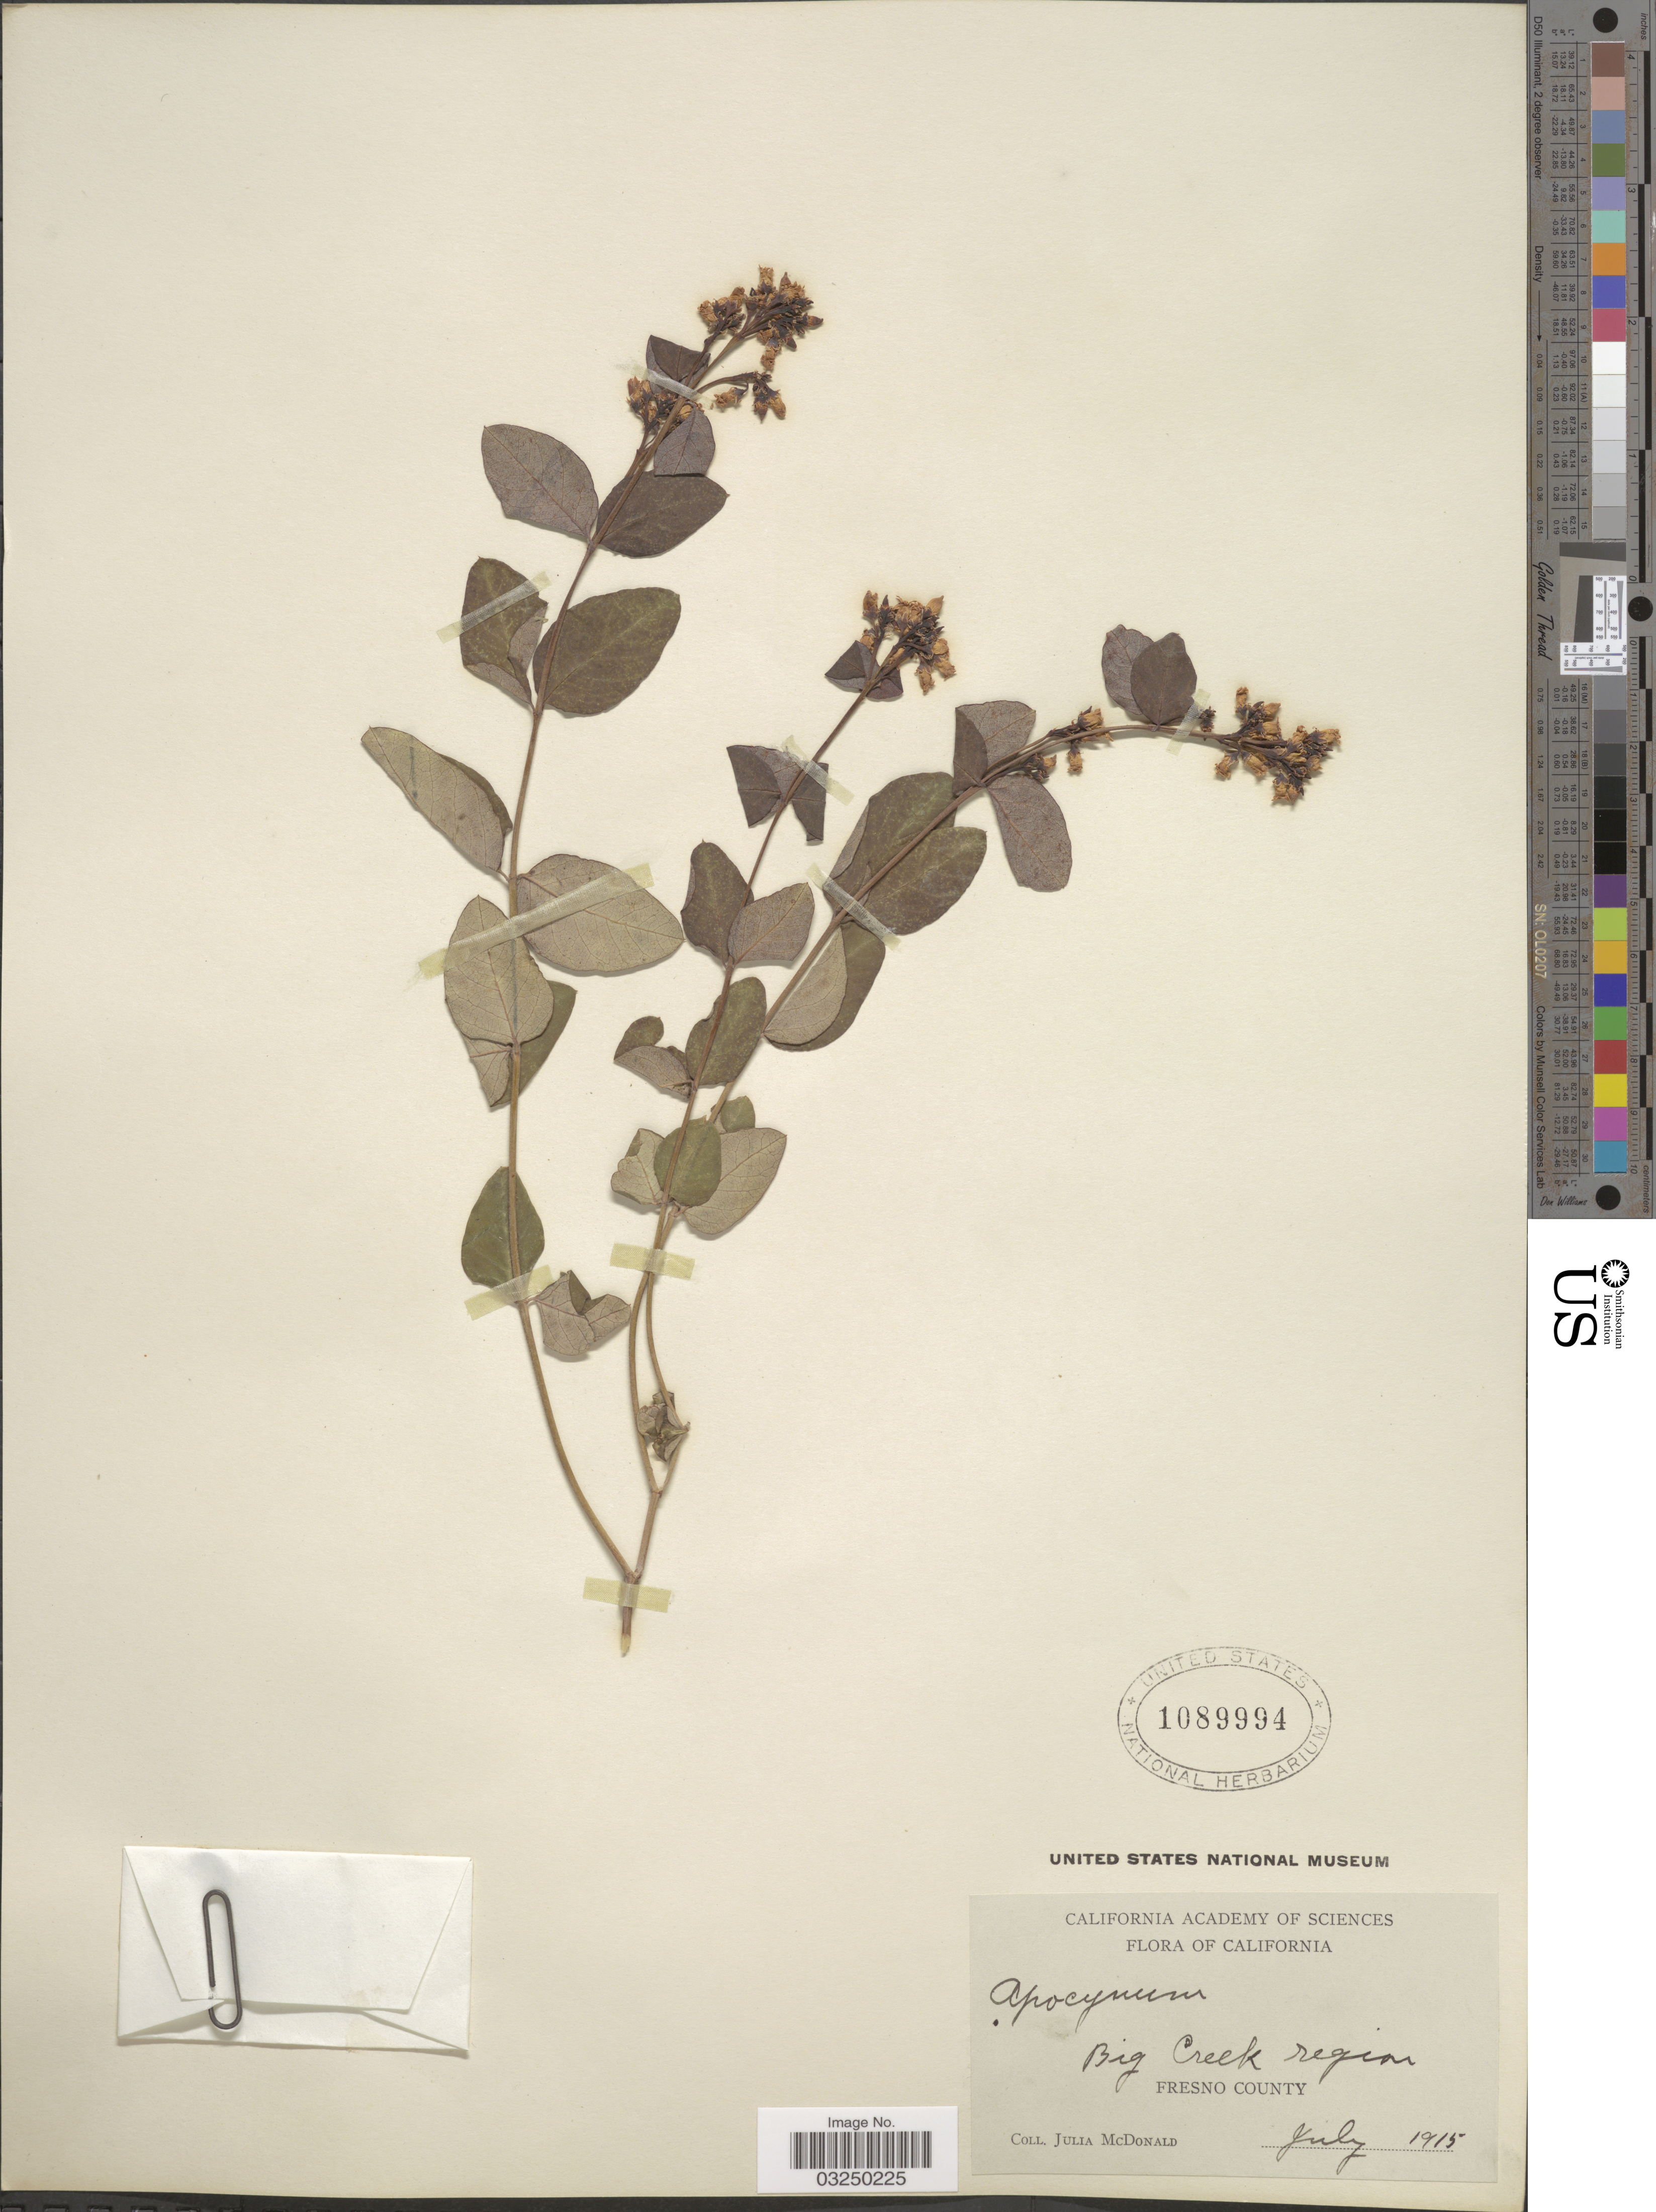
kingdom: Plantae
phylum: Tracheophyta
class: Magnoliopsida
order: Gentianales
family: Apocynaceae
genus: Apocynum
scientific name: Apocynum sp.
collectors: J. McDonald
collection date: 1915-07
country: United States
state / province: California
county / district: Fresno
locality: Big Creek region, Fresno County.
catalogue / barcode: US 1089994